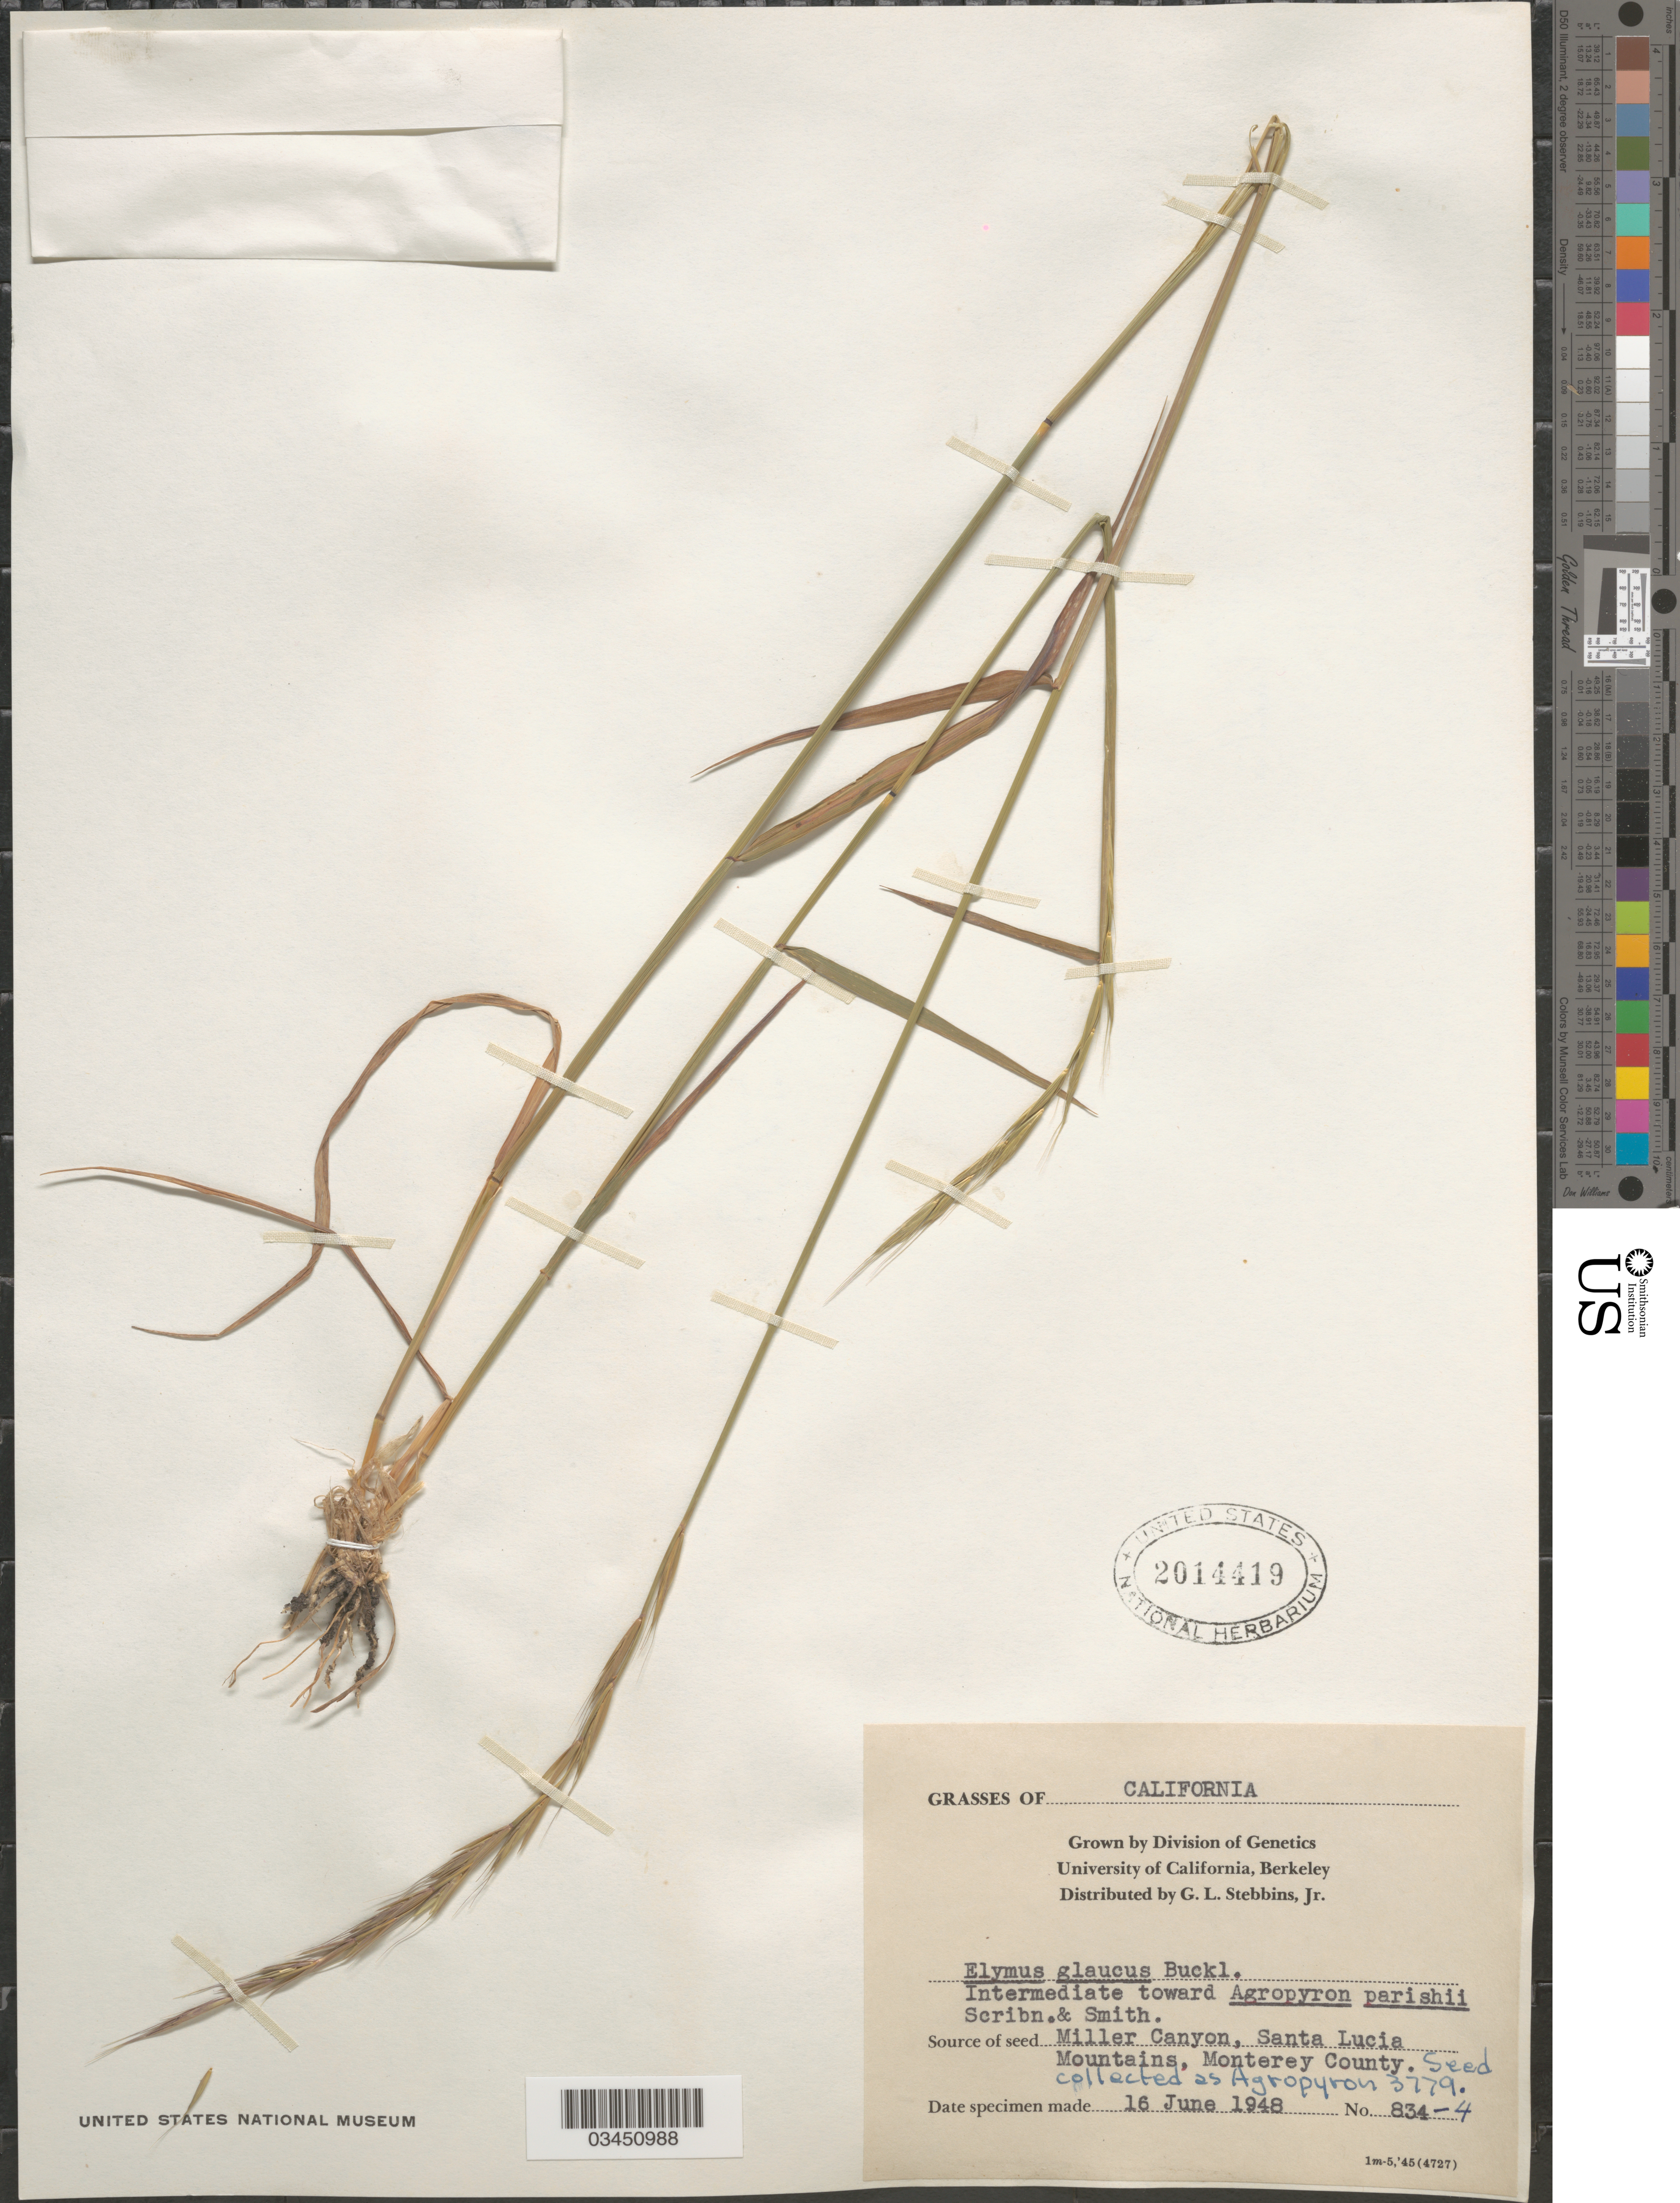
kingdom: Plantae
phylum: Tracheophyta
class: Liliopsida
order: Poales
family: Poaceae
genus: Elymus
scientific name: Elymus glaucus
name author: Buckley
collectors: G. L. Stebbins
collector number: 834-4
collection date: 1948-06-16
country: United States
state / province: California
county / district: Alameda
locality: University of California, Berkeley.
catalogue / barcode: US 2014419